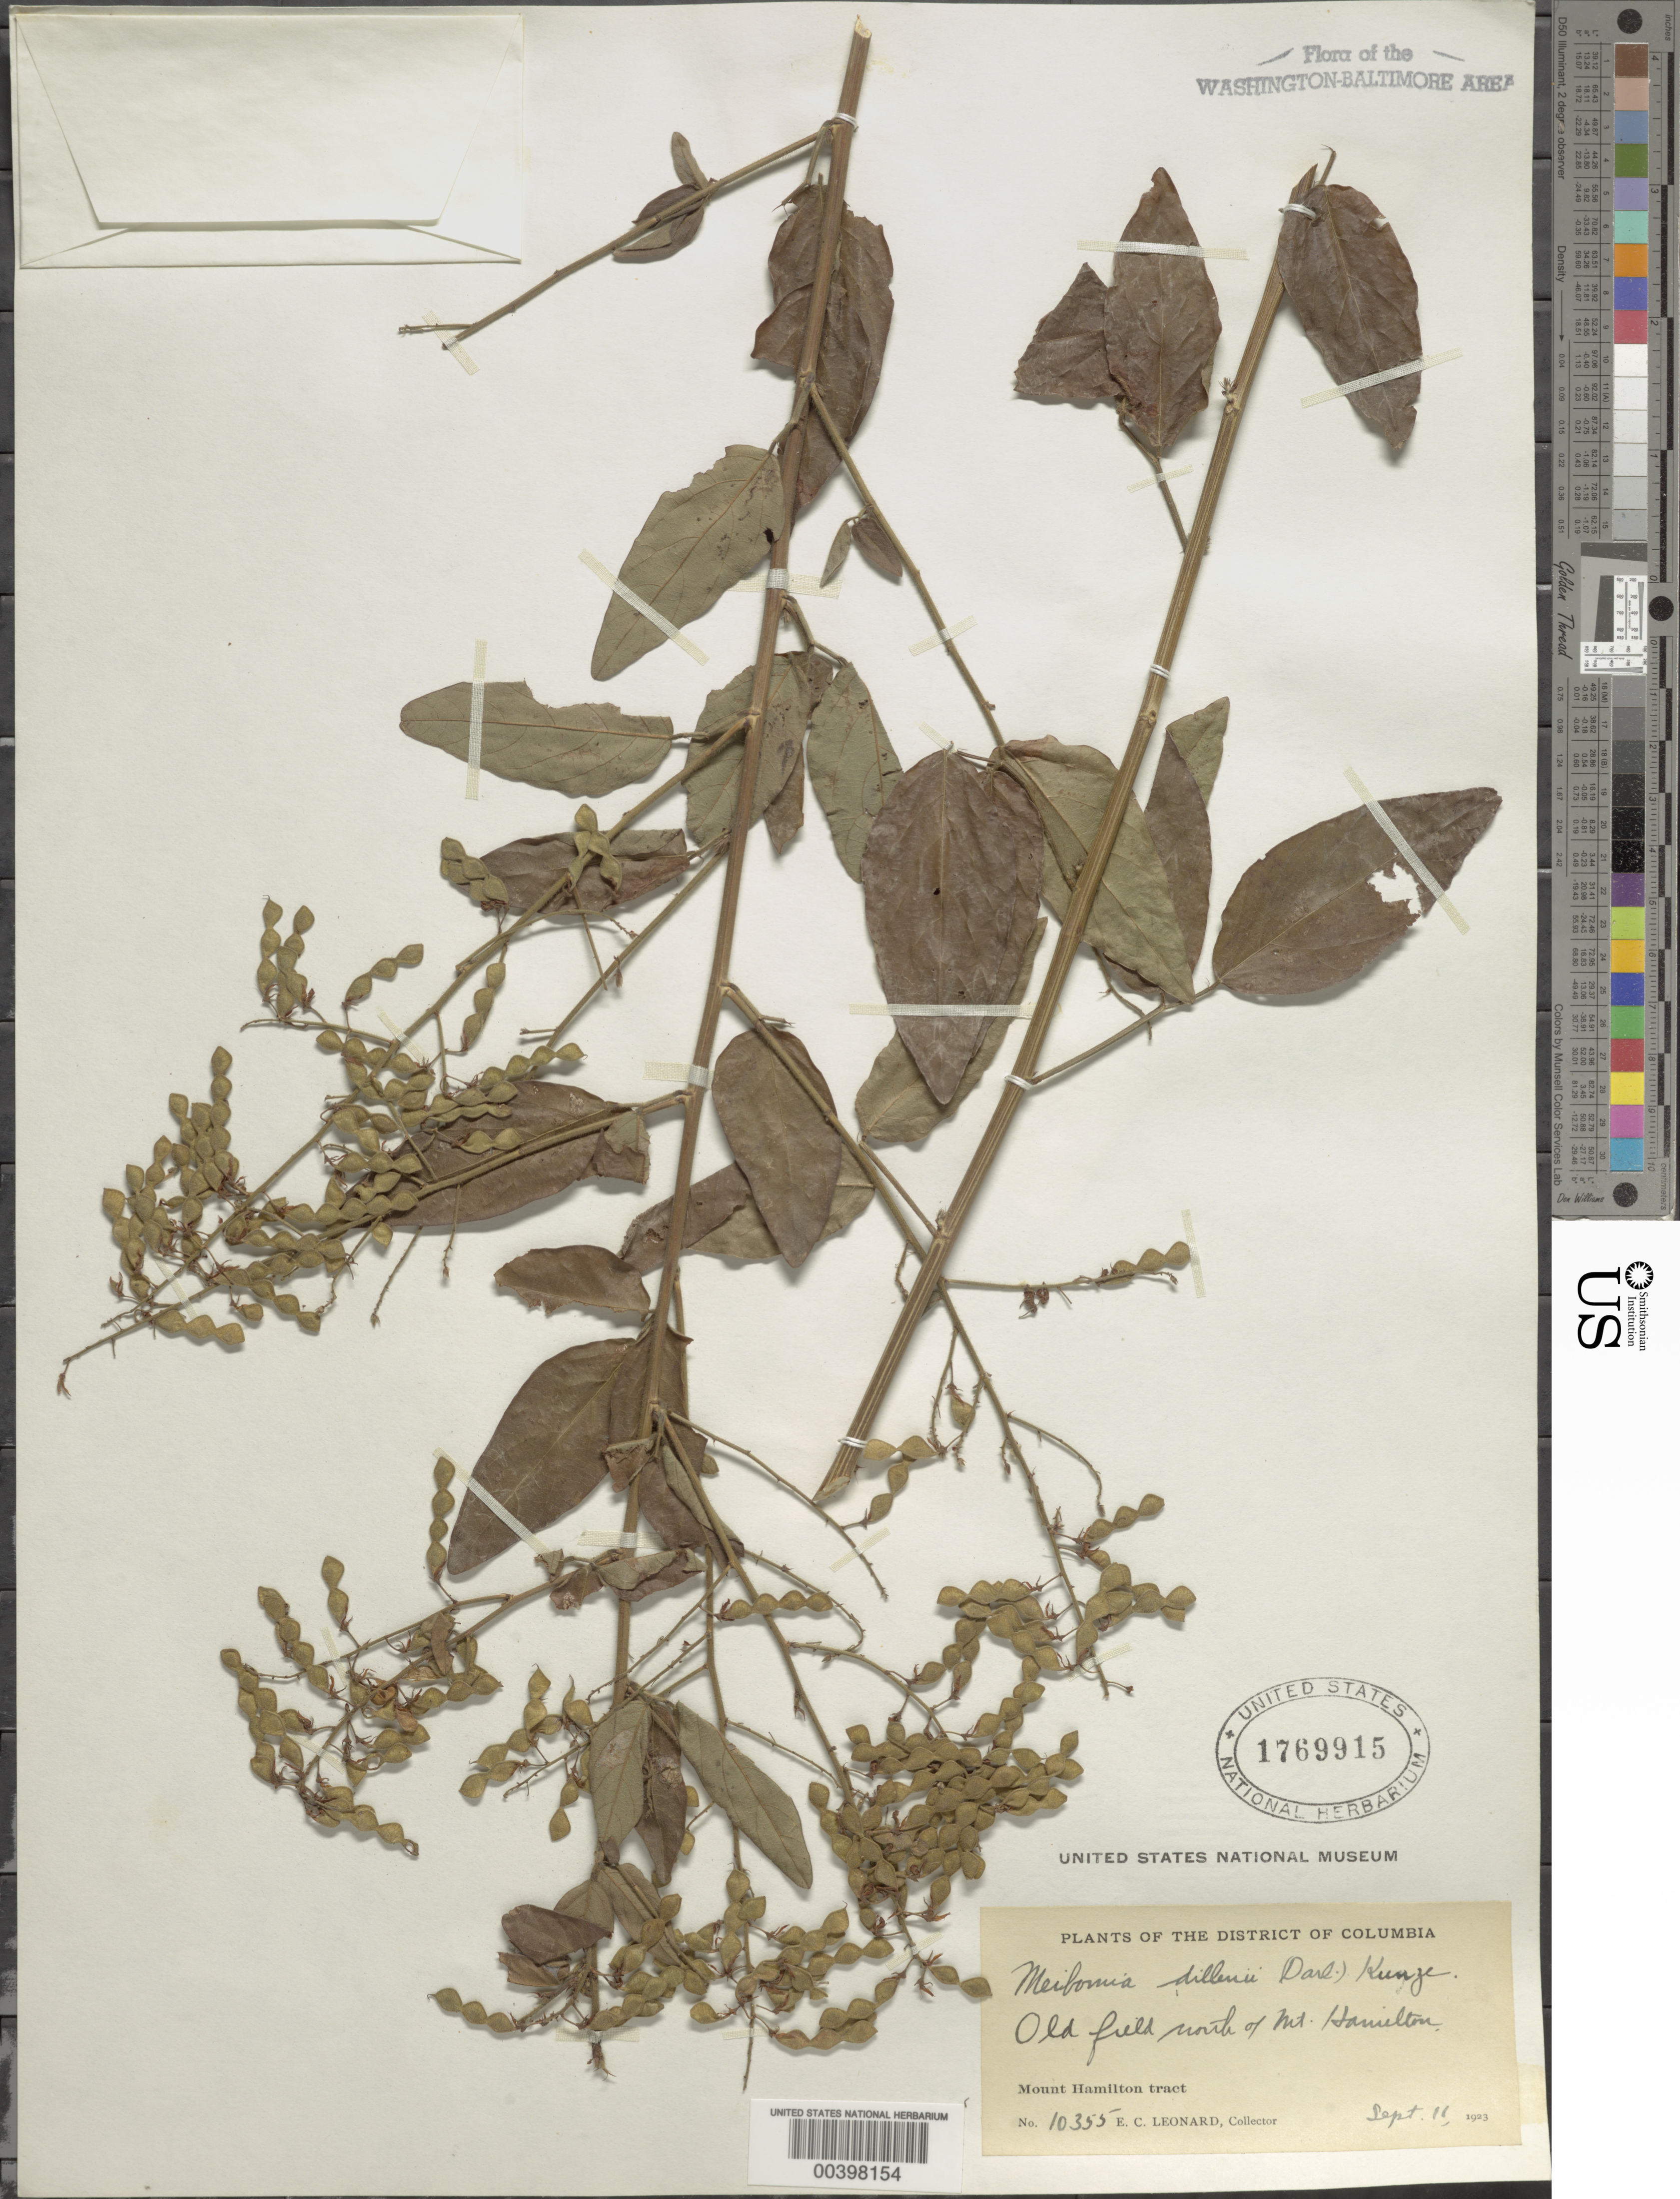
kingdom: Plantae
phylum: Tracheophyta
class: Magnoliopsida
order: Fabales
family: Fabaceae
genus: Desmodium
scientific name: Desmodium glabellum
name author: (Michx.) DC.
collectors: E. C. Leonard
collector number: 10355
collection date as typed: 11 Sep 1923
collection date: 1923-09-11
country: United States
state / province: District of Columbia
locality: N of Mount Hamilton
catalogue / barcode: US 1769915